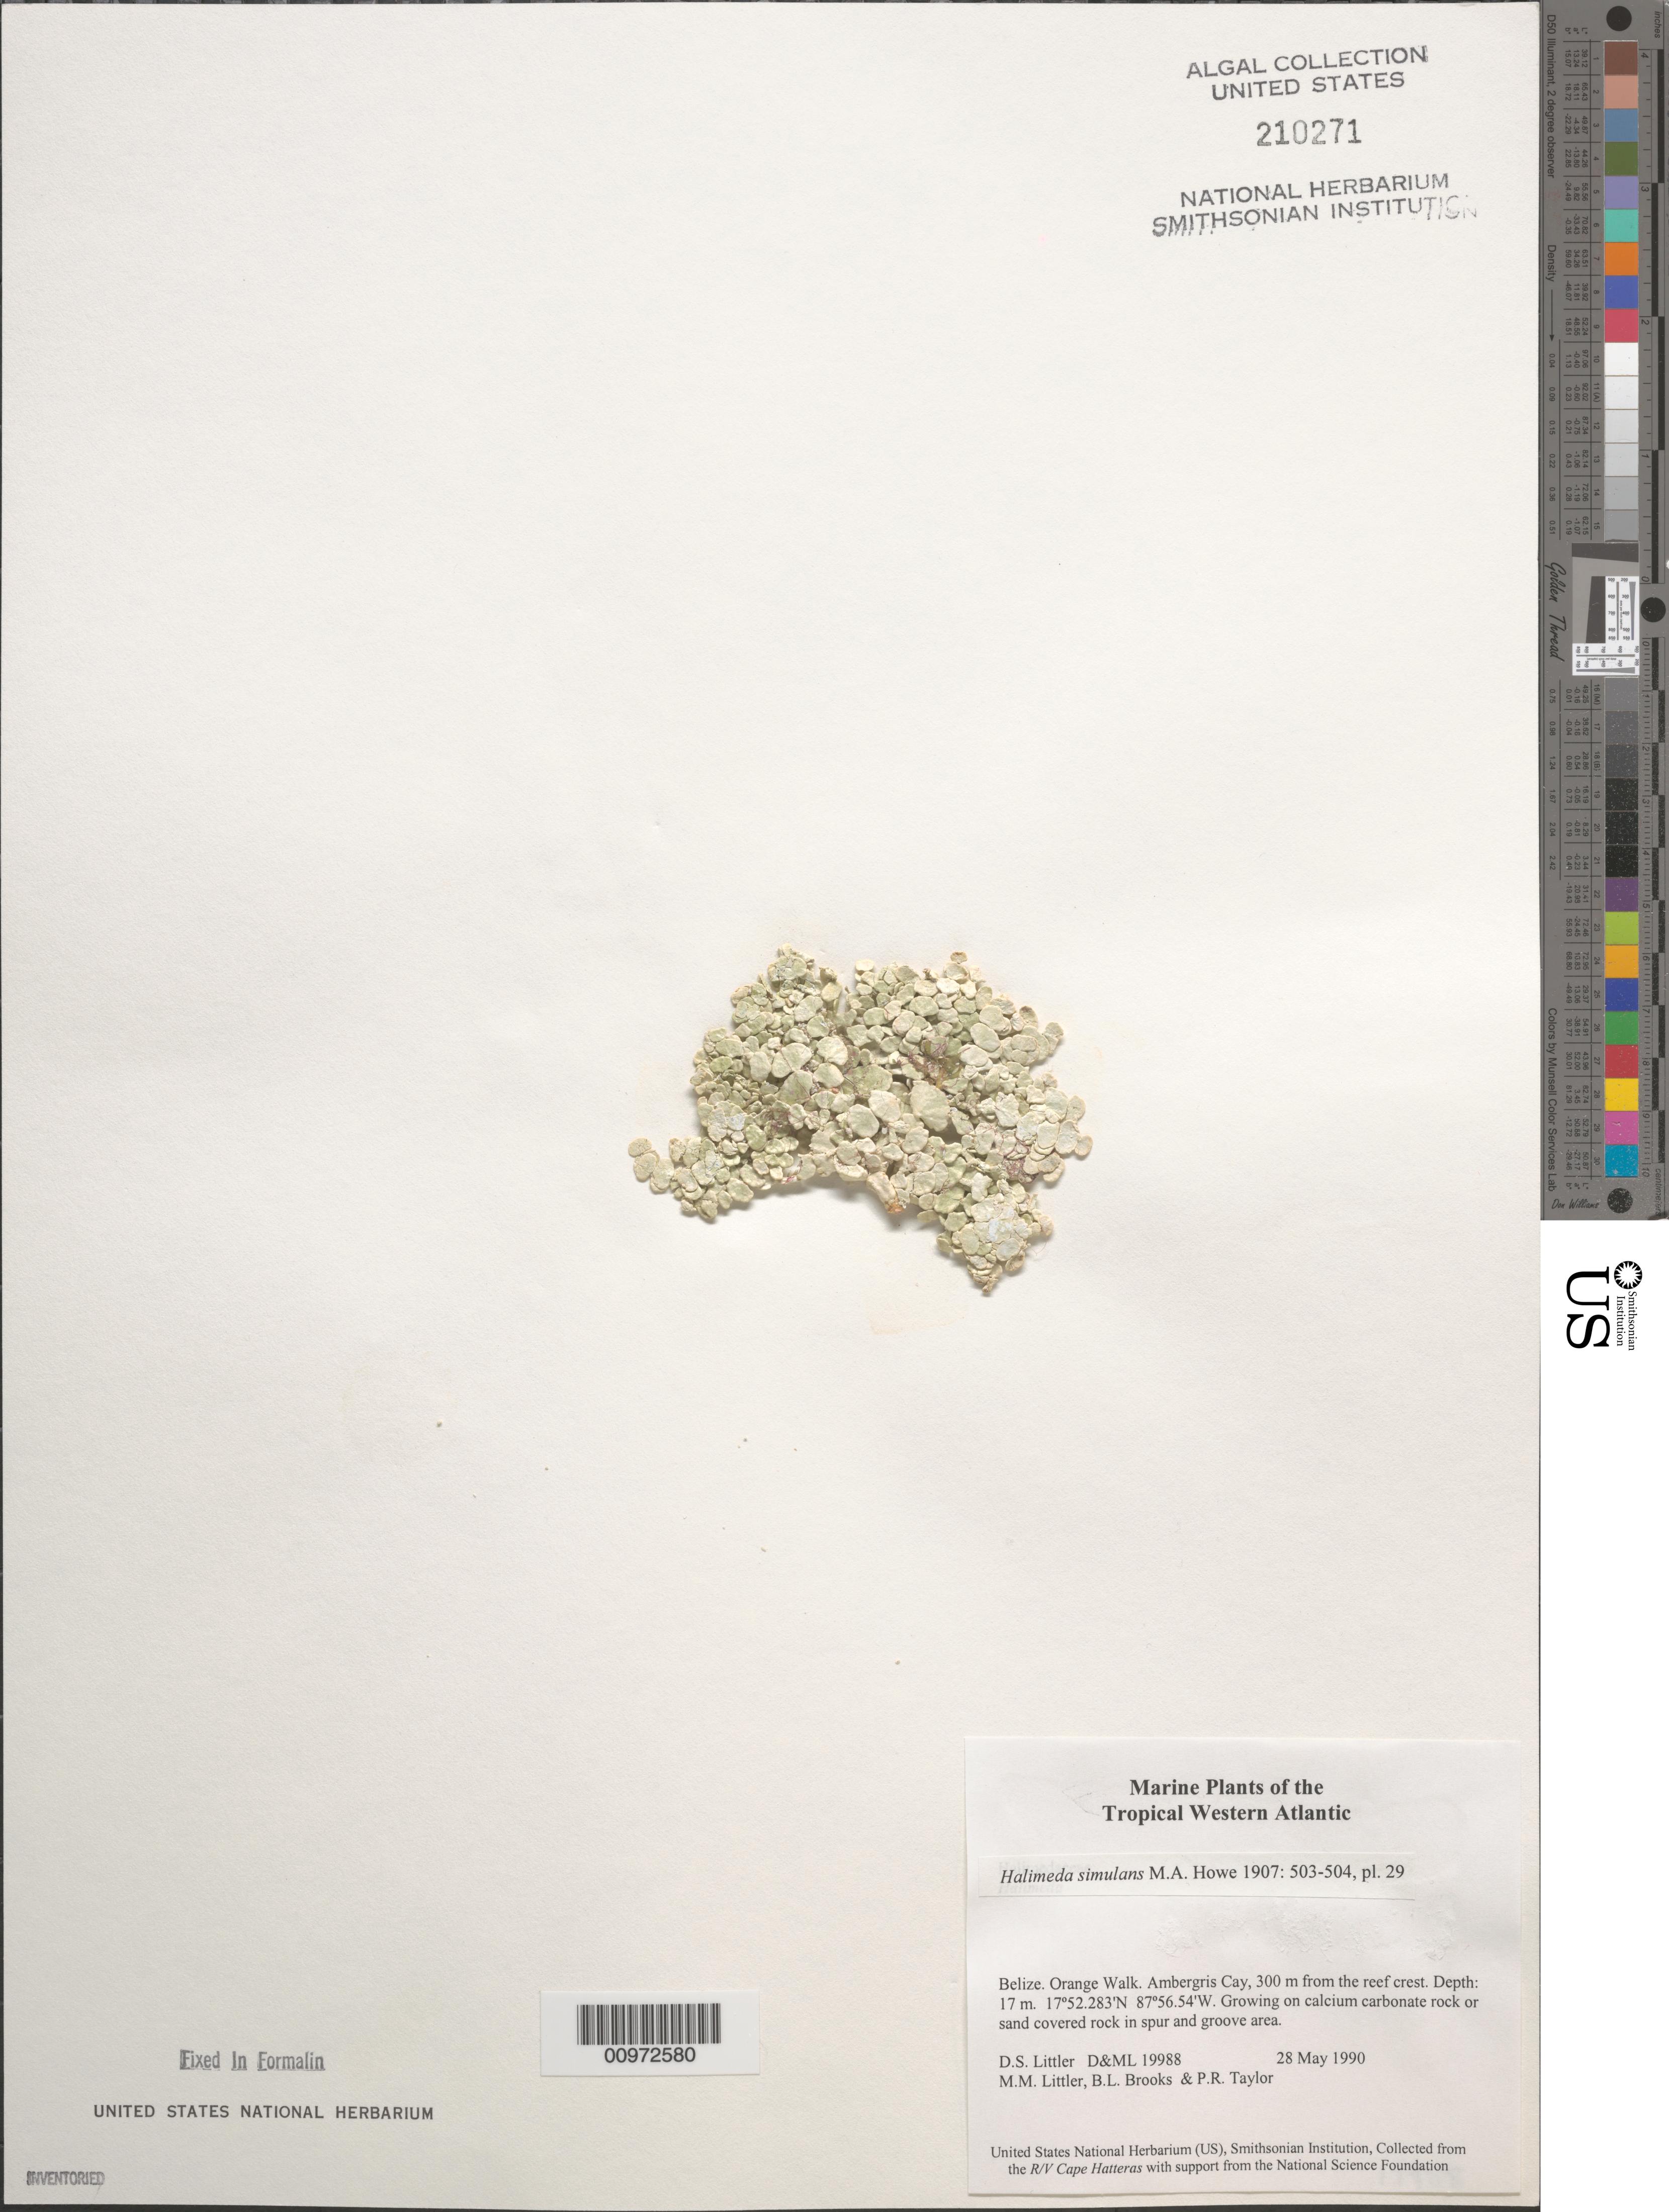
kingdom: Plantae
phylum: Chlorophyta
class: Ulvophyceae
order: Bryopsidales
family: Halimedaceae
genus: Halimeda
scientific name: Halimeda simulans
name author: M. Howe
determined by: Verbruggen, H.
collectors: D. S. Littler, M. M. Littler, B. Brooks & P. R. Taylor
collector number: D&ML 19988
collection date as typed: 28 May 1990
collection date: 1990-05-28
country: Belize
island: Ambergris Cay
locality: Orange Walk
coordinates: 17 52.283'N, 87 56.54'W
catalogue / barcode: US 210271